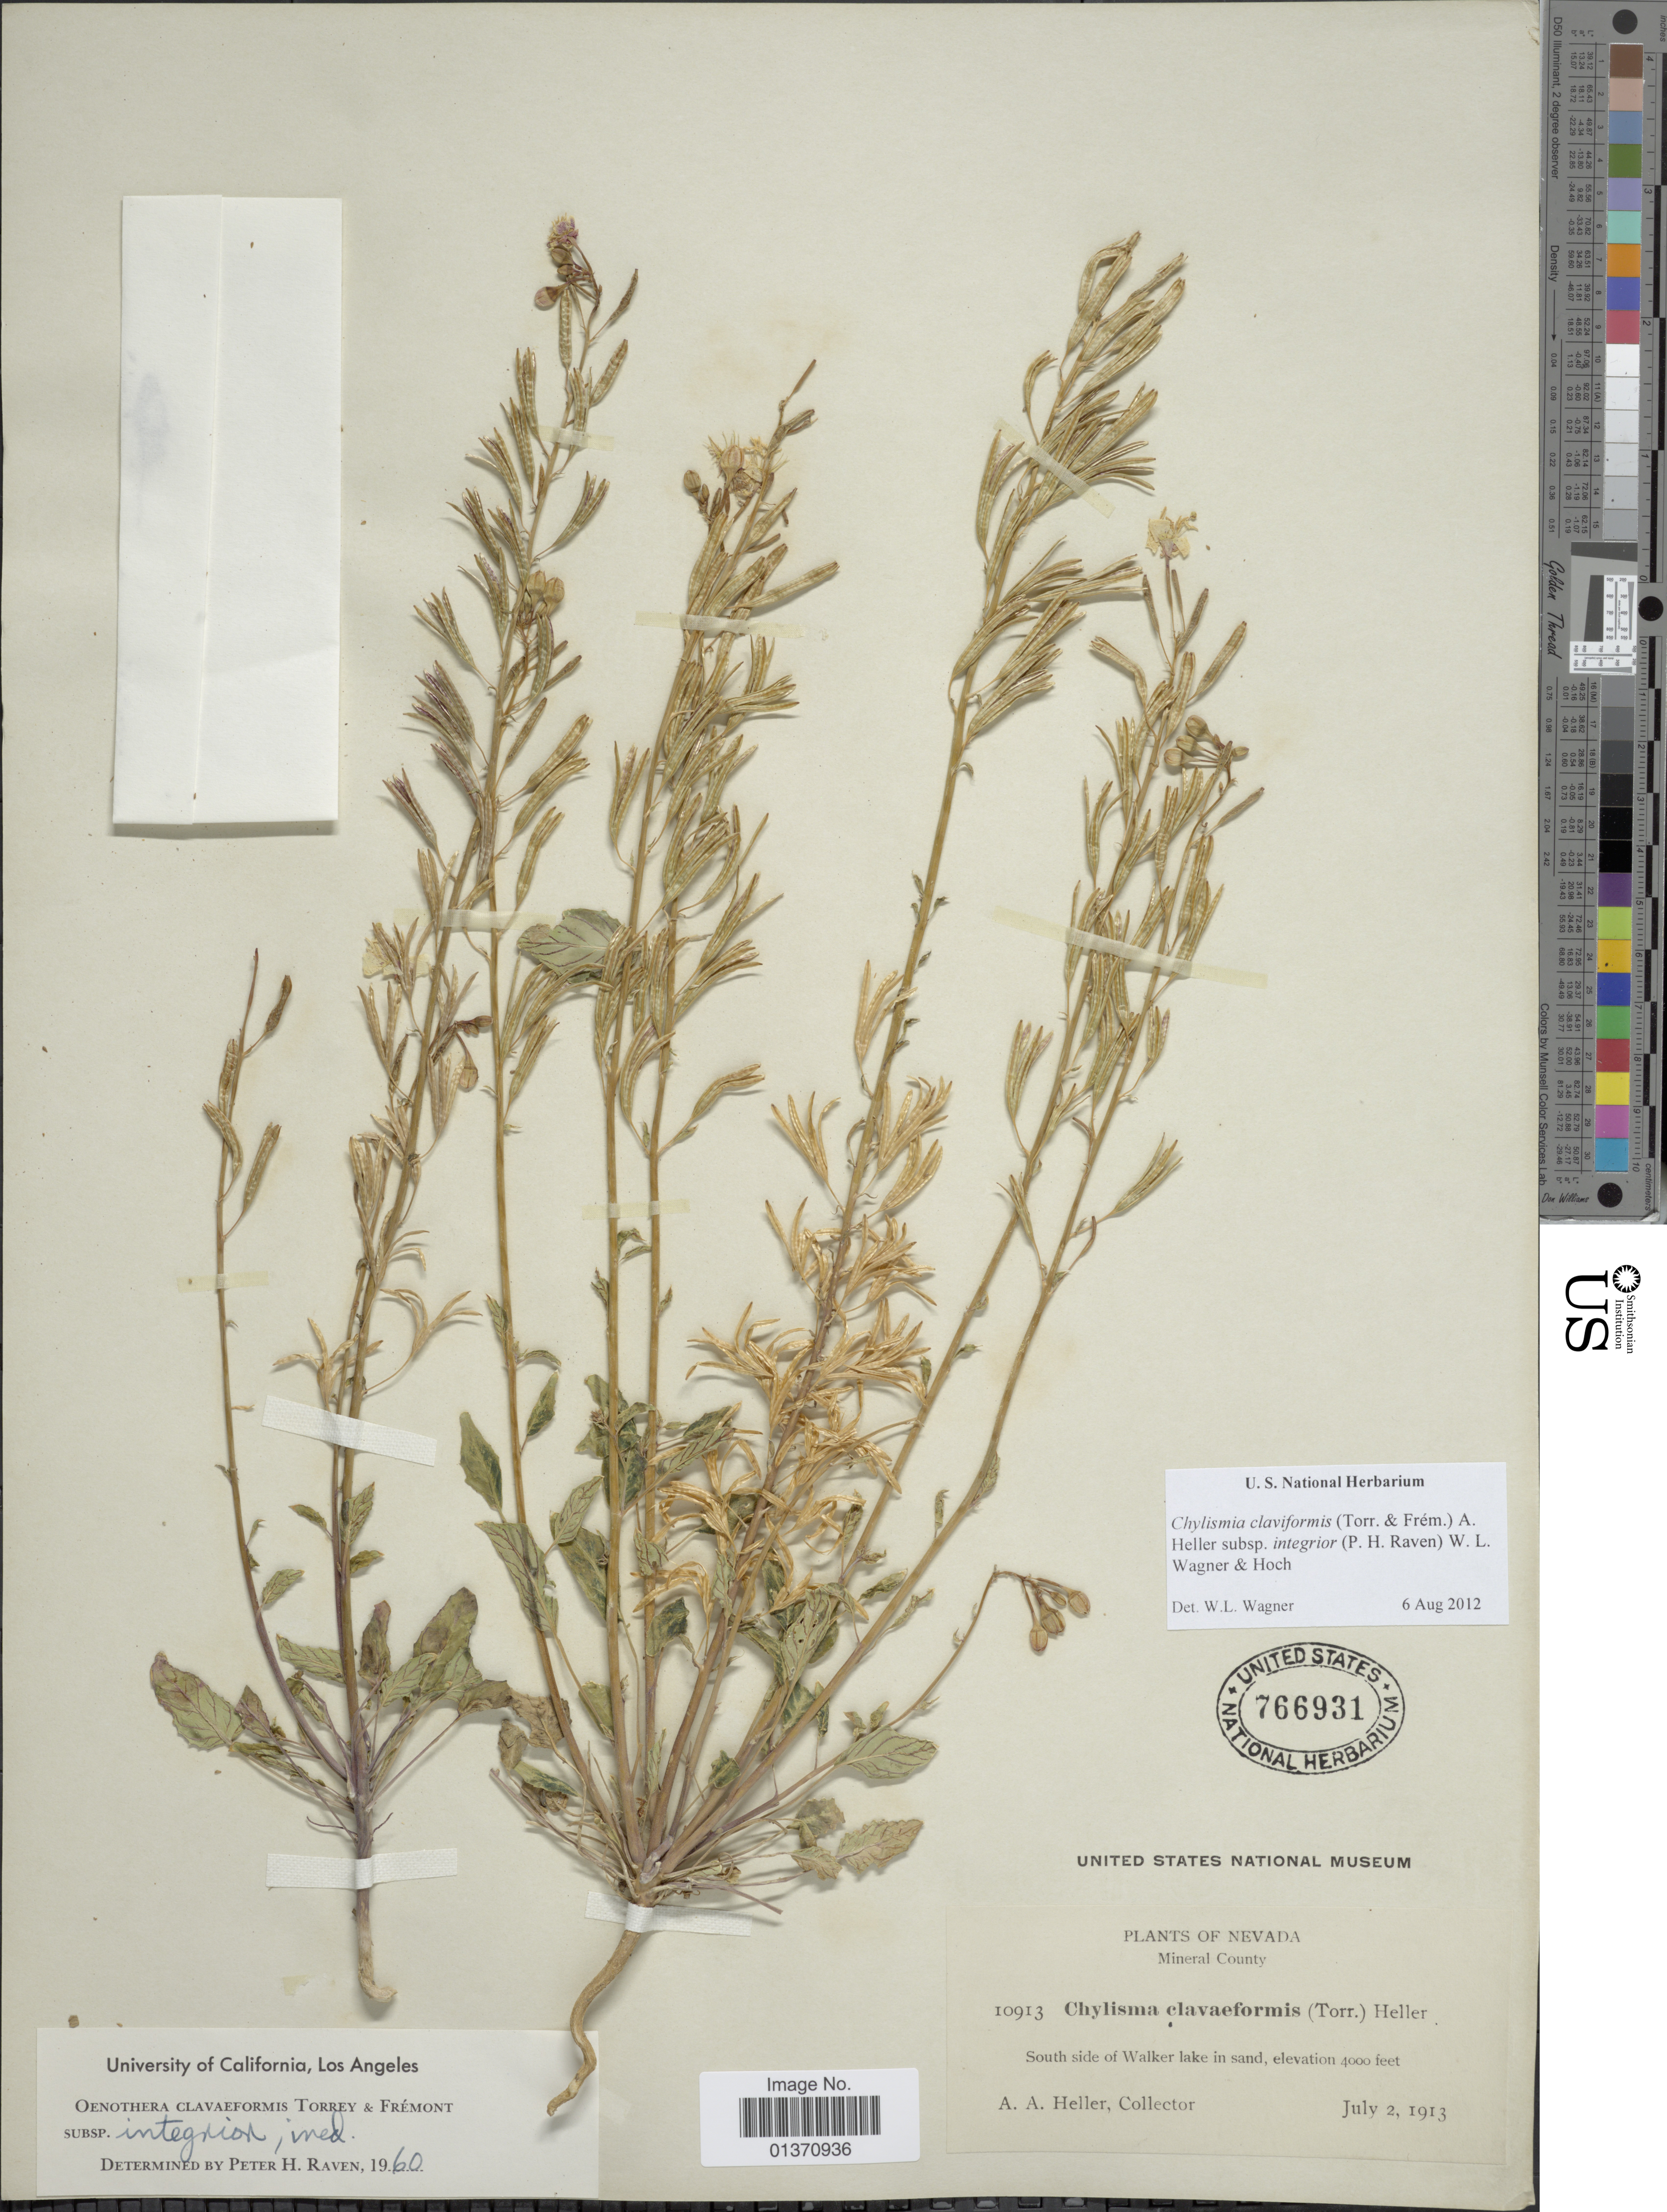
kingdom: Plantae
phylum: Tracheophyta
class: Magnoliopsida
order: Myrtales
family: Onagraceae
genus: Chylismia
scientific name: Chylismia claviformis subsp. integrior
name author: (P.H. Raven) W.L. Wagner & Hoch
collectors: A. A. Heller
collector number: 10913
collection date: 1913-07-02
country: United States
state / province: Nevada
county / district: Mineral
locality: South side of Walker lake in sand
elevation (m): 1219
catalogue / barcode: US 766931